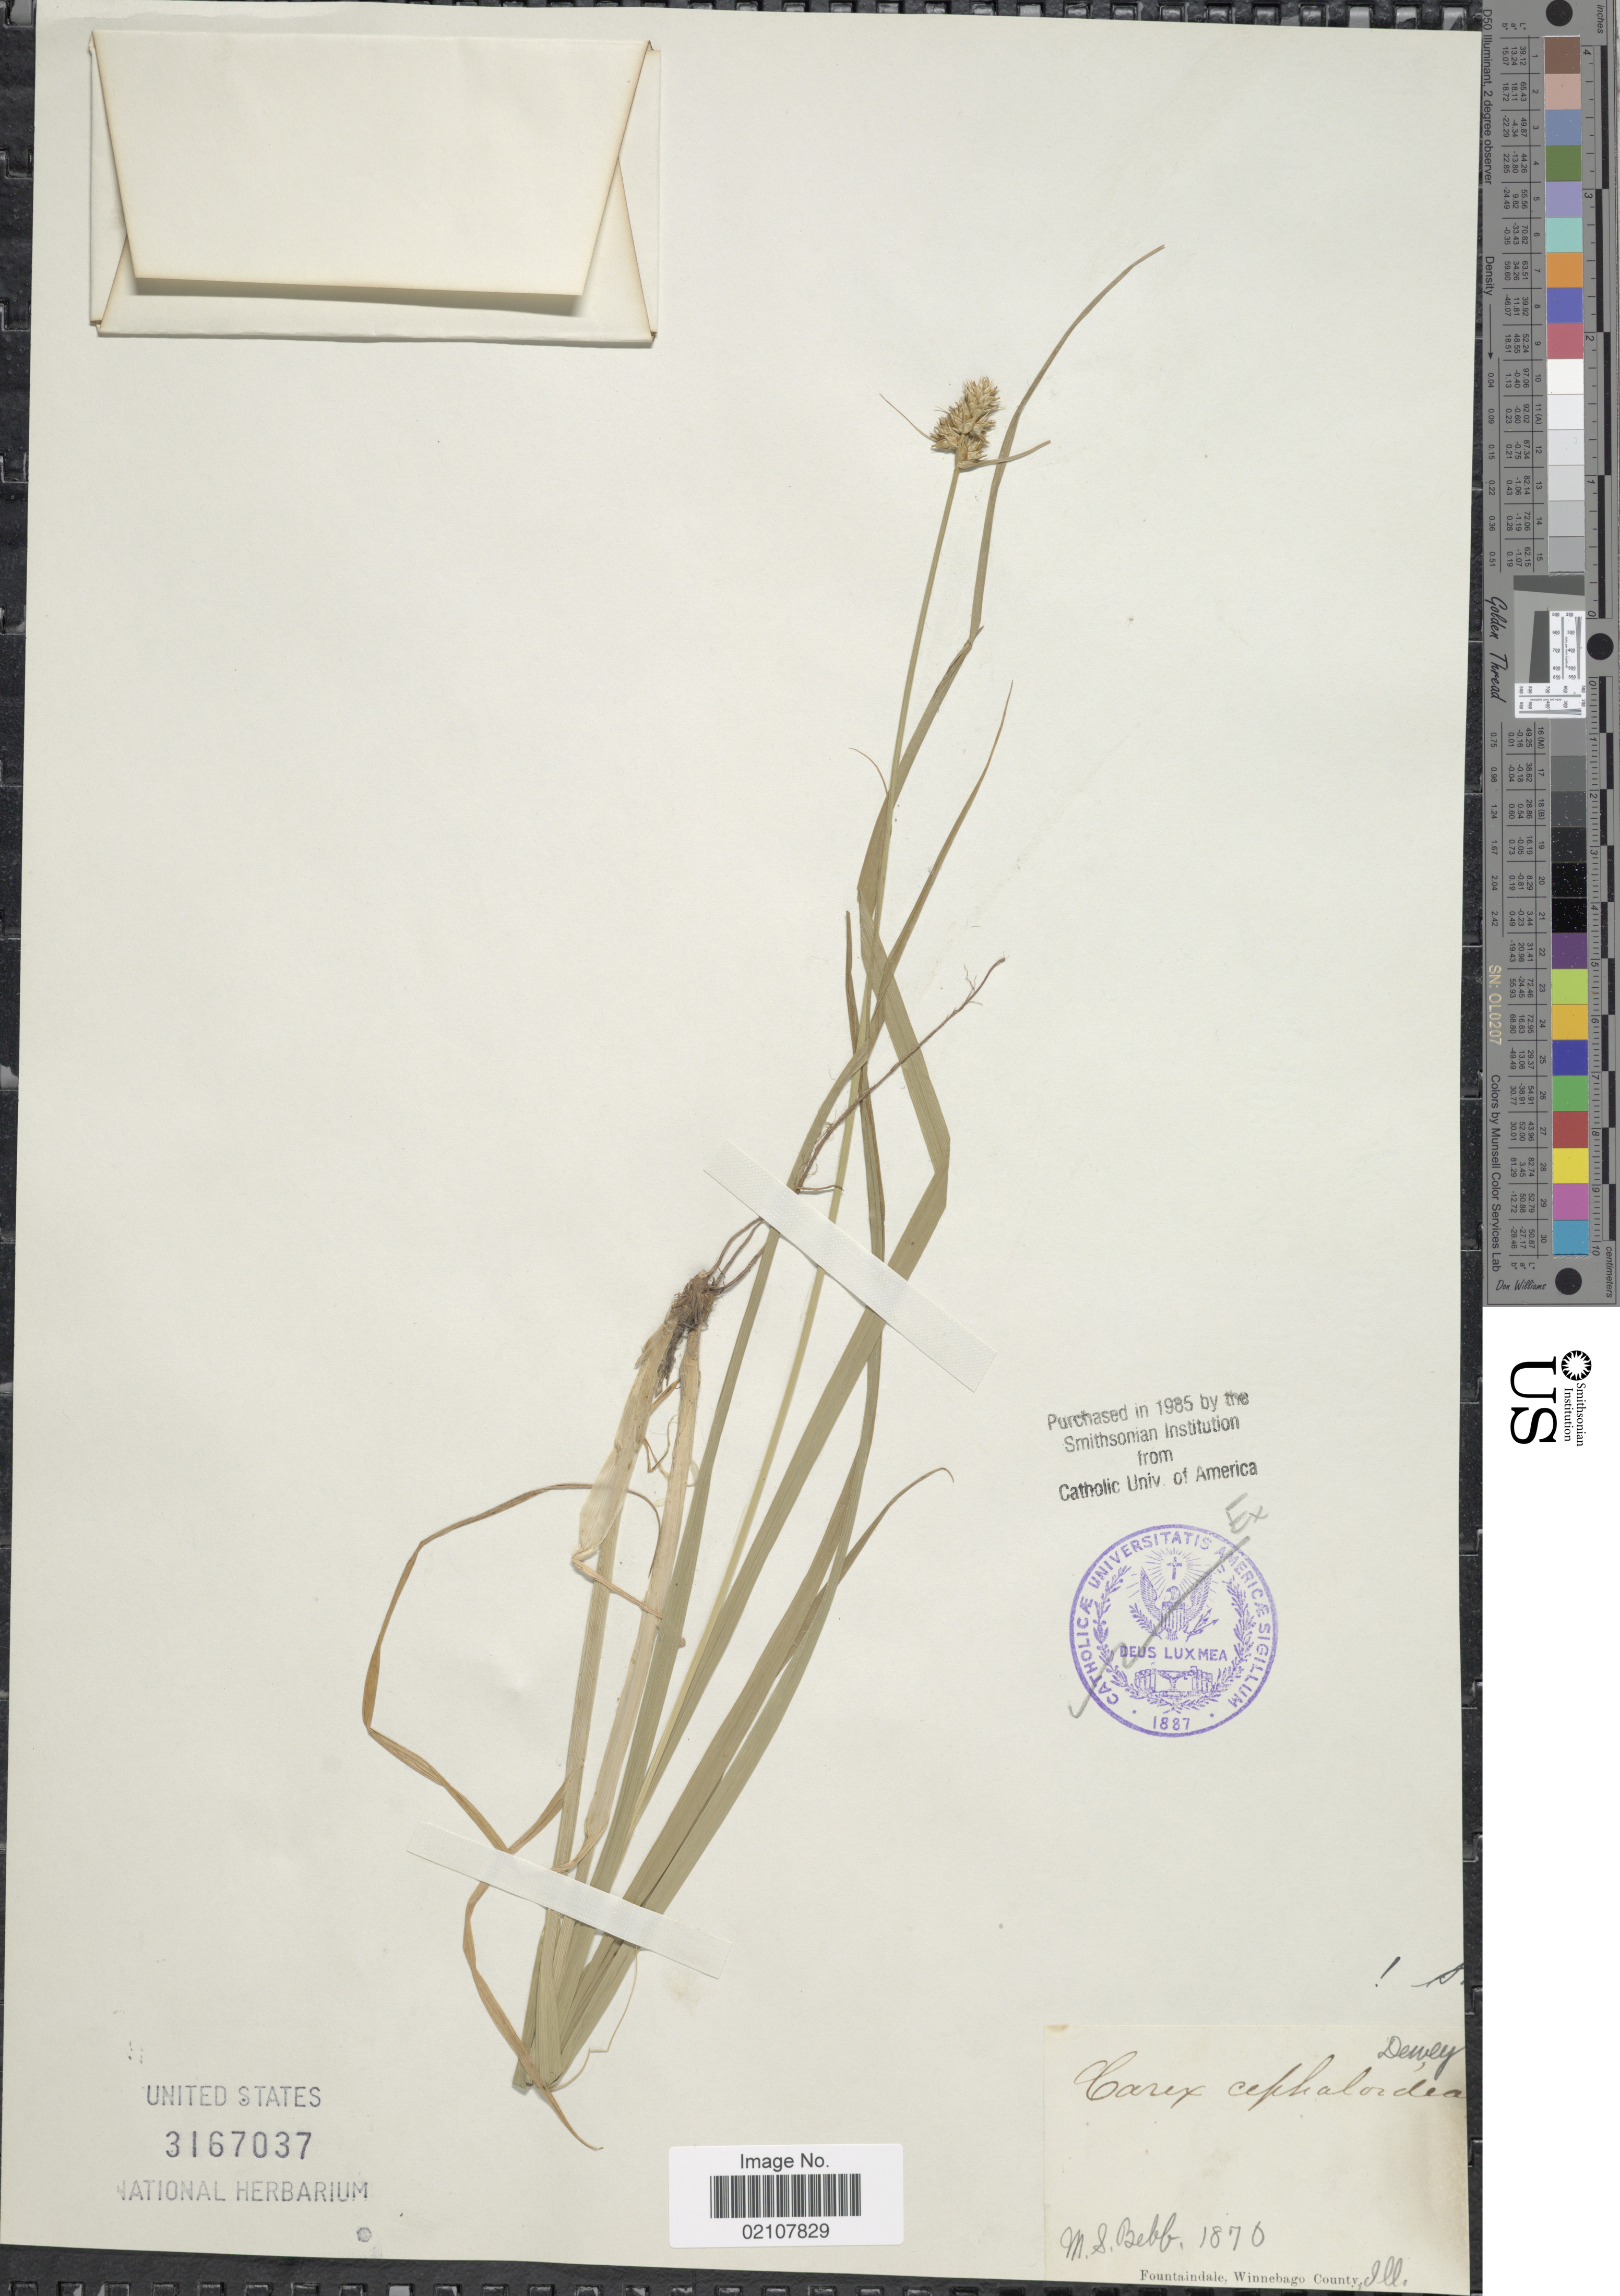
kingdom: Plantae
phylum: Tracheophyta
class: Liliopsida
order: Poales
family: Cyperaceae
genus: Carex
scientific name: Carex cephaloidea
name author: (Dewey) Dewey ex Boott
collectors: M. Bebb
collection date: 1876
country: United States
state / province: Illinois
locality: Fountaindale, Winnebago County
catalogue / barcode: US 3167037